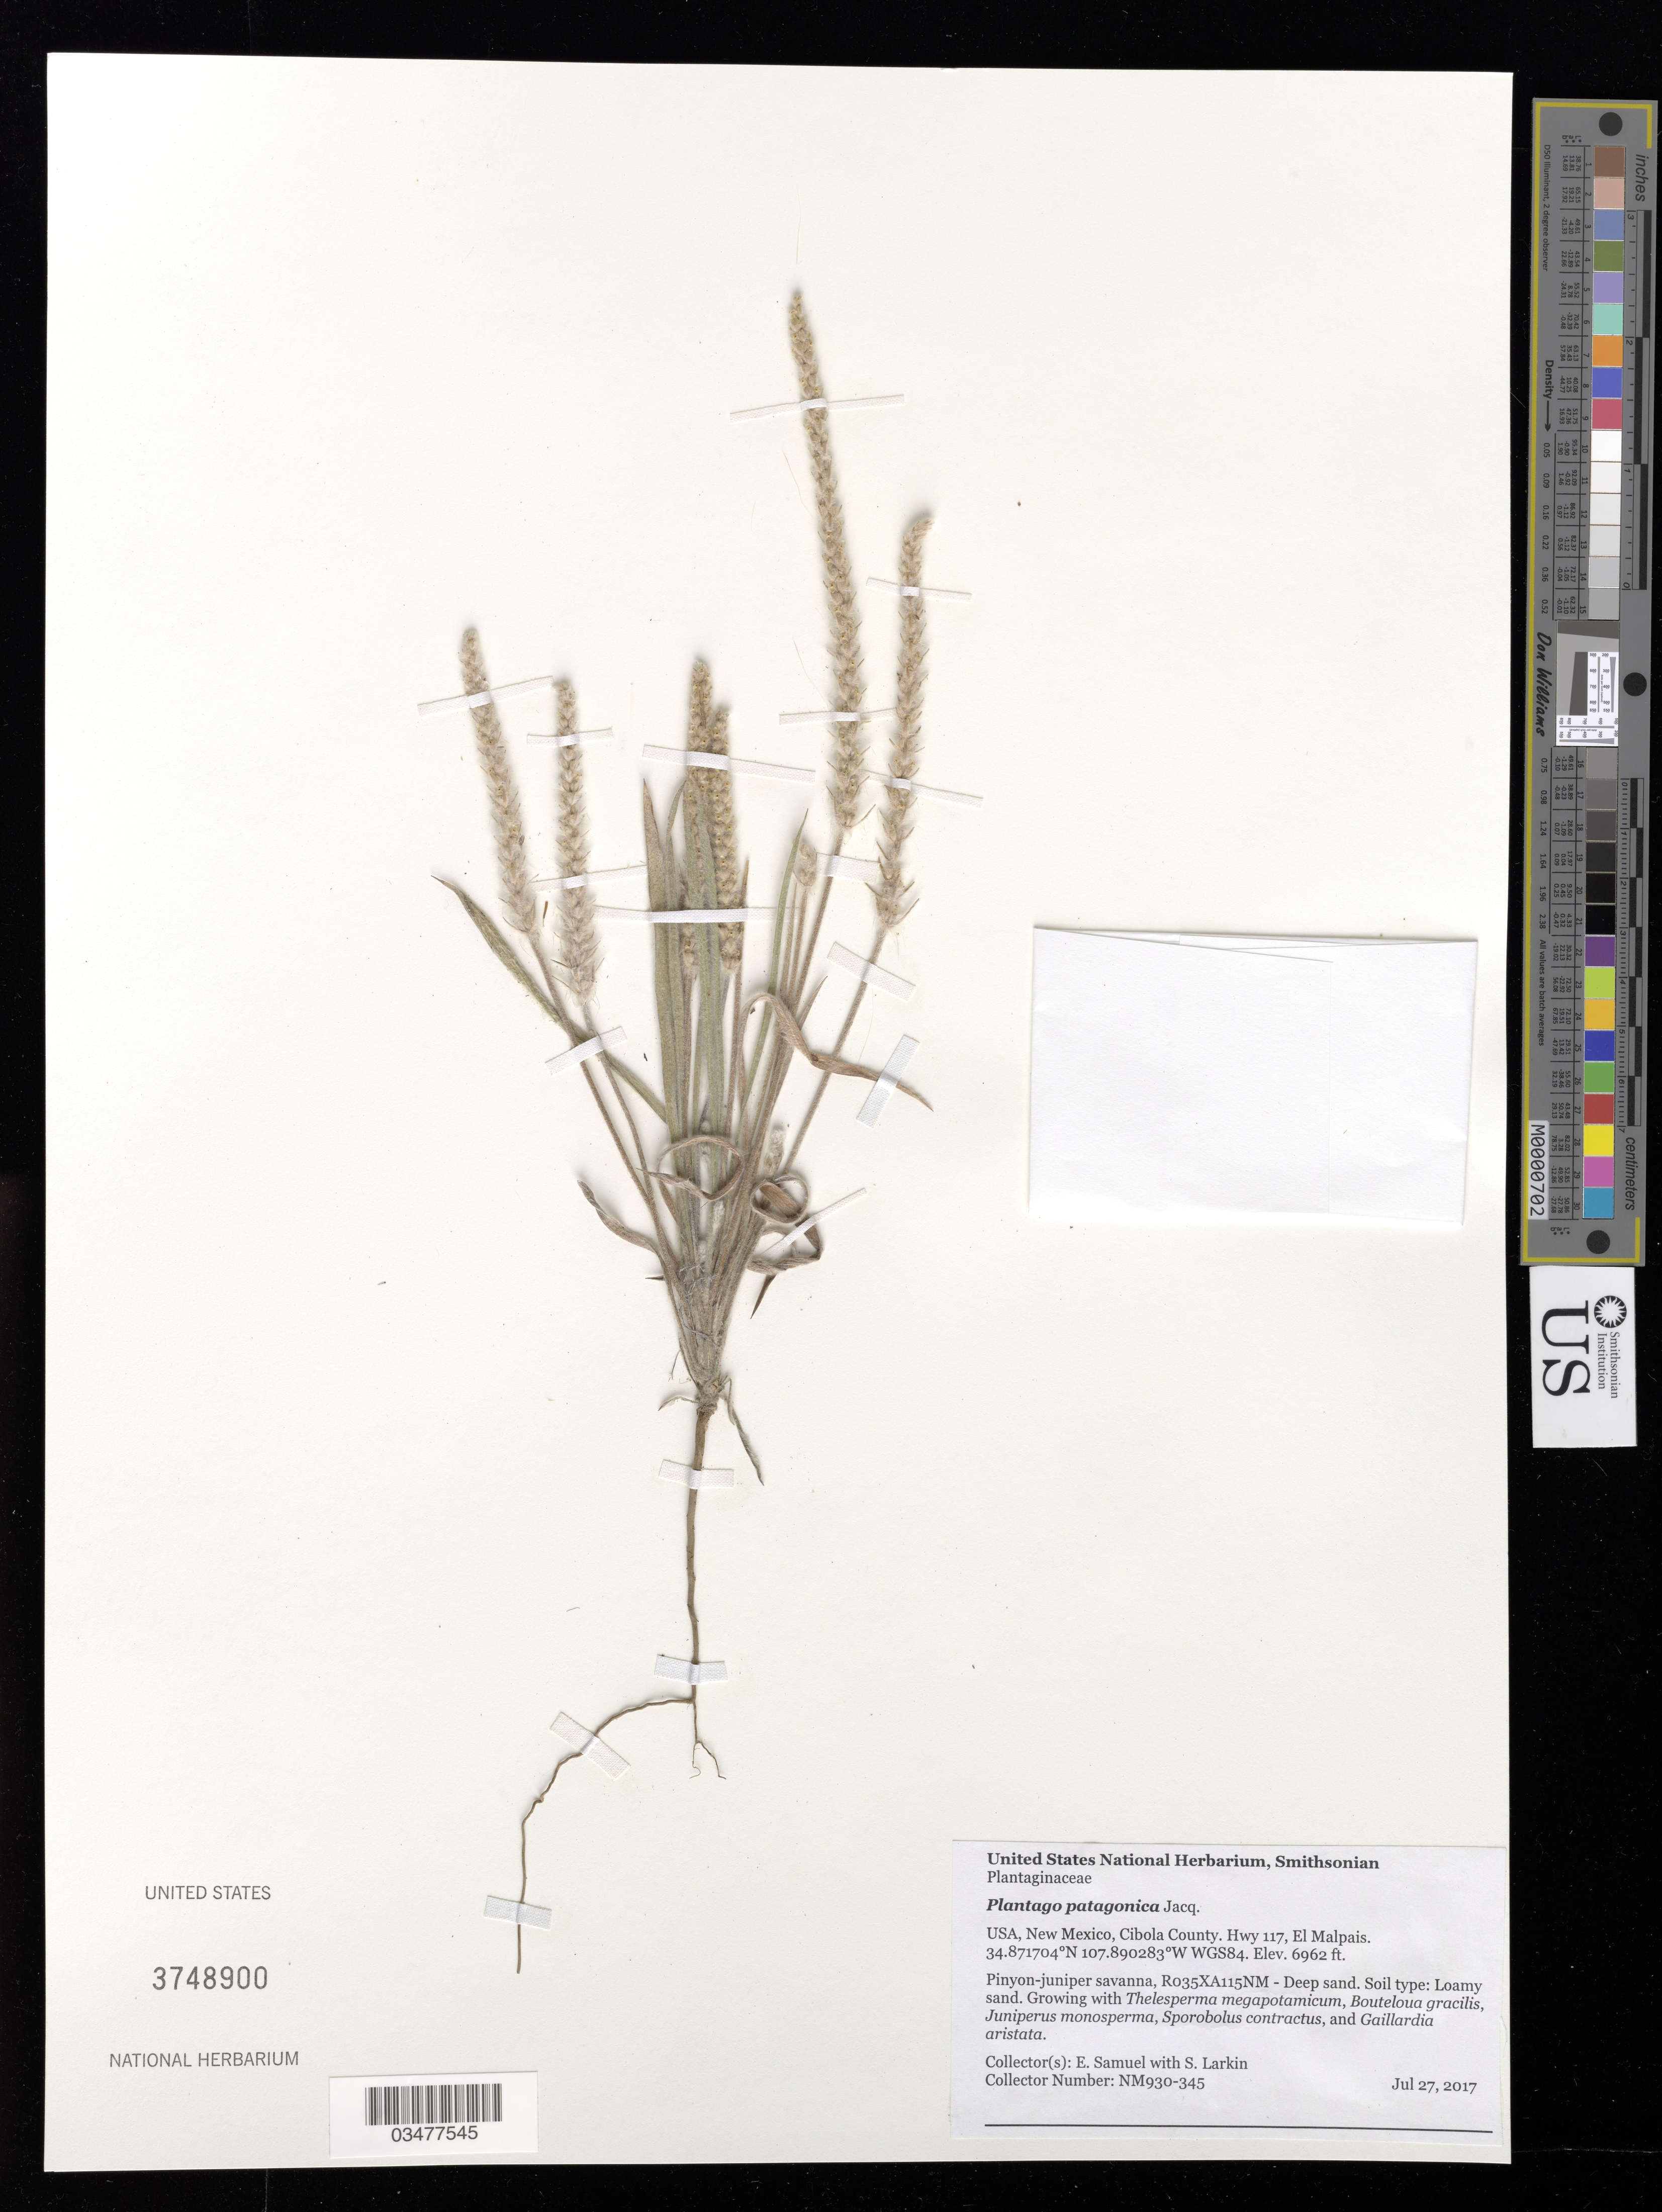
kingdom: Plantae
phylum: Tracheophyta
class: Magnoliopsida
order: Lamiales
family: Plantaginaceae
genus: Plantago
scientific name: Plantago patagonica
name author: Jacq.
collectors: E. Samuel & S. Larkin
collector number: NM930-345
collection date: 2017-07-27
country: United States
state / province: New Mexico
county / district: Cibola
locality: BLM, El Malpais, Hwy 117, La Ventana Arch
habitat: R035XA115NM - Deep sand. Loamy sand. Pynion- juniper savanna.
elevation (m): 2122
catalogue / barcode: US 3748900